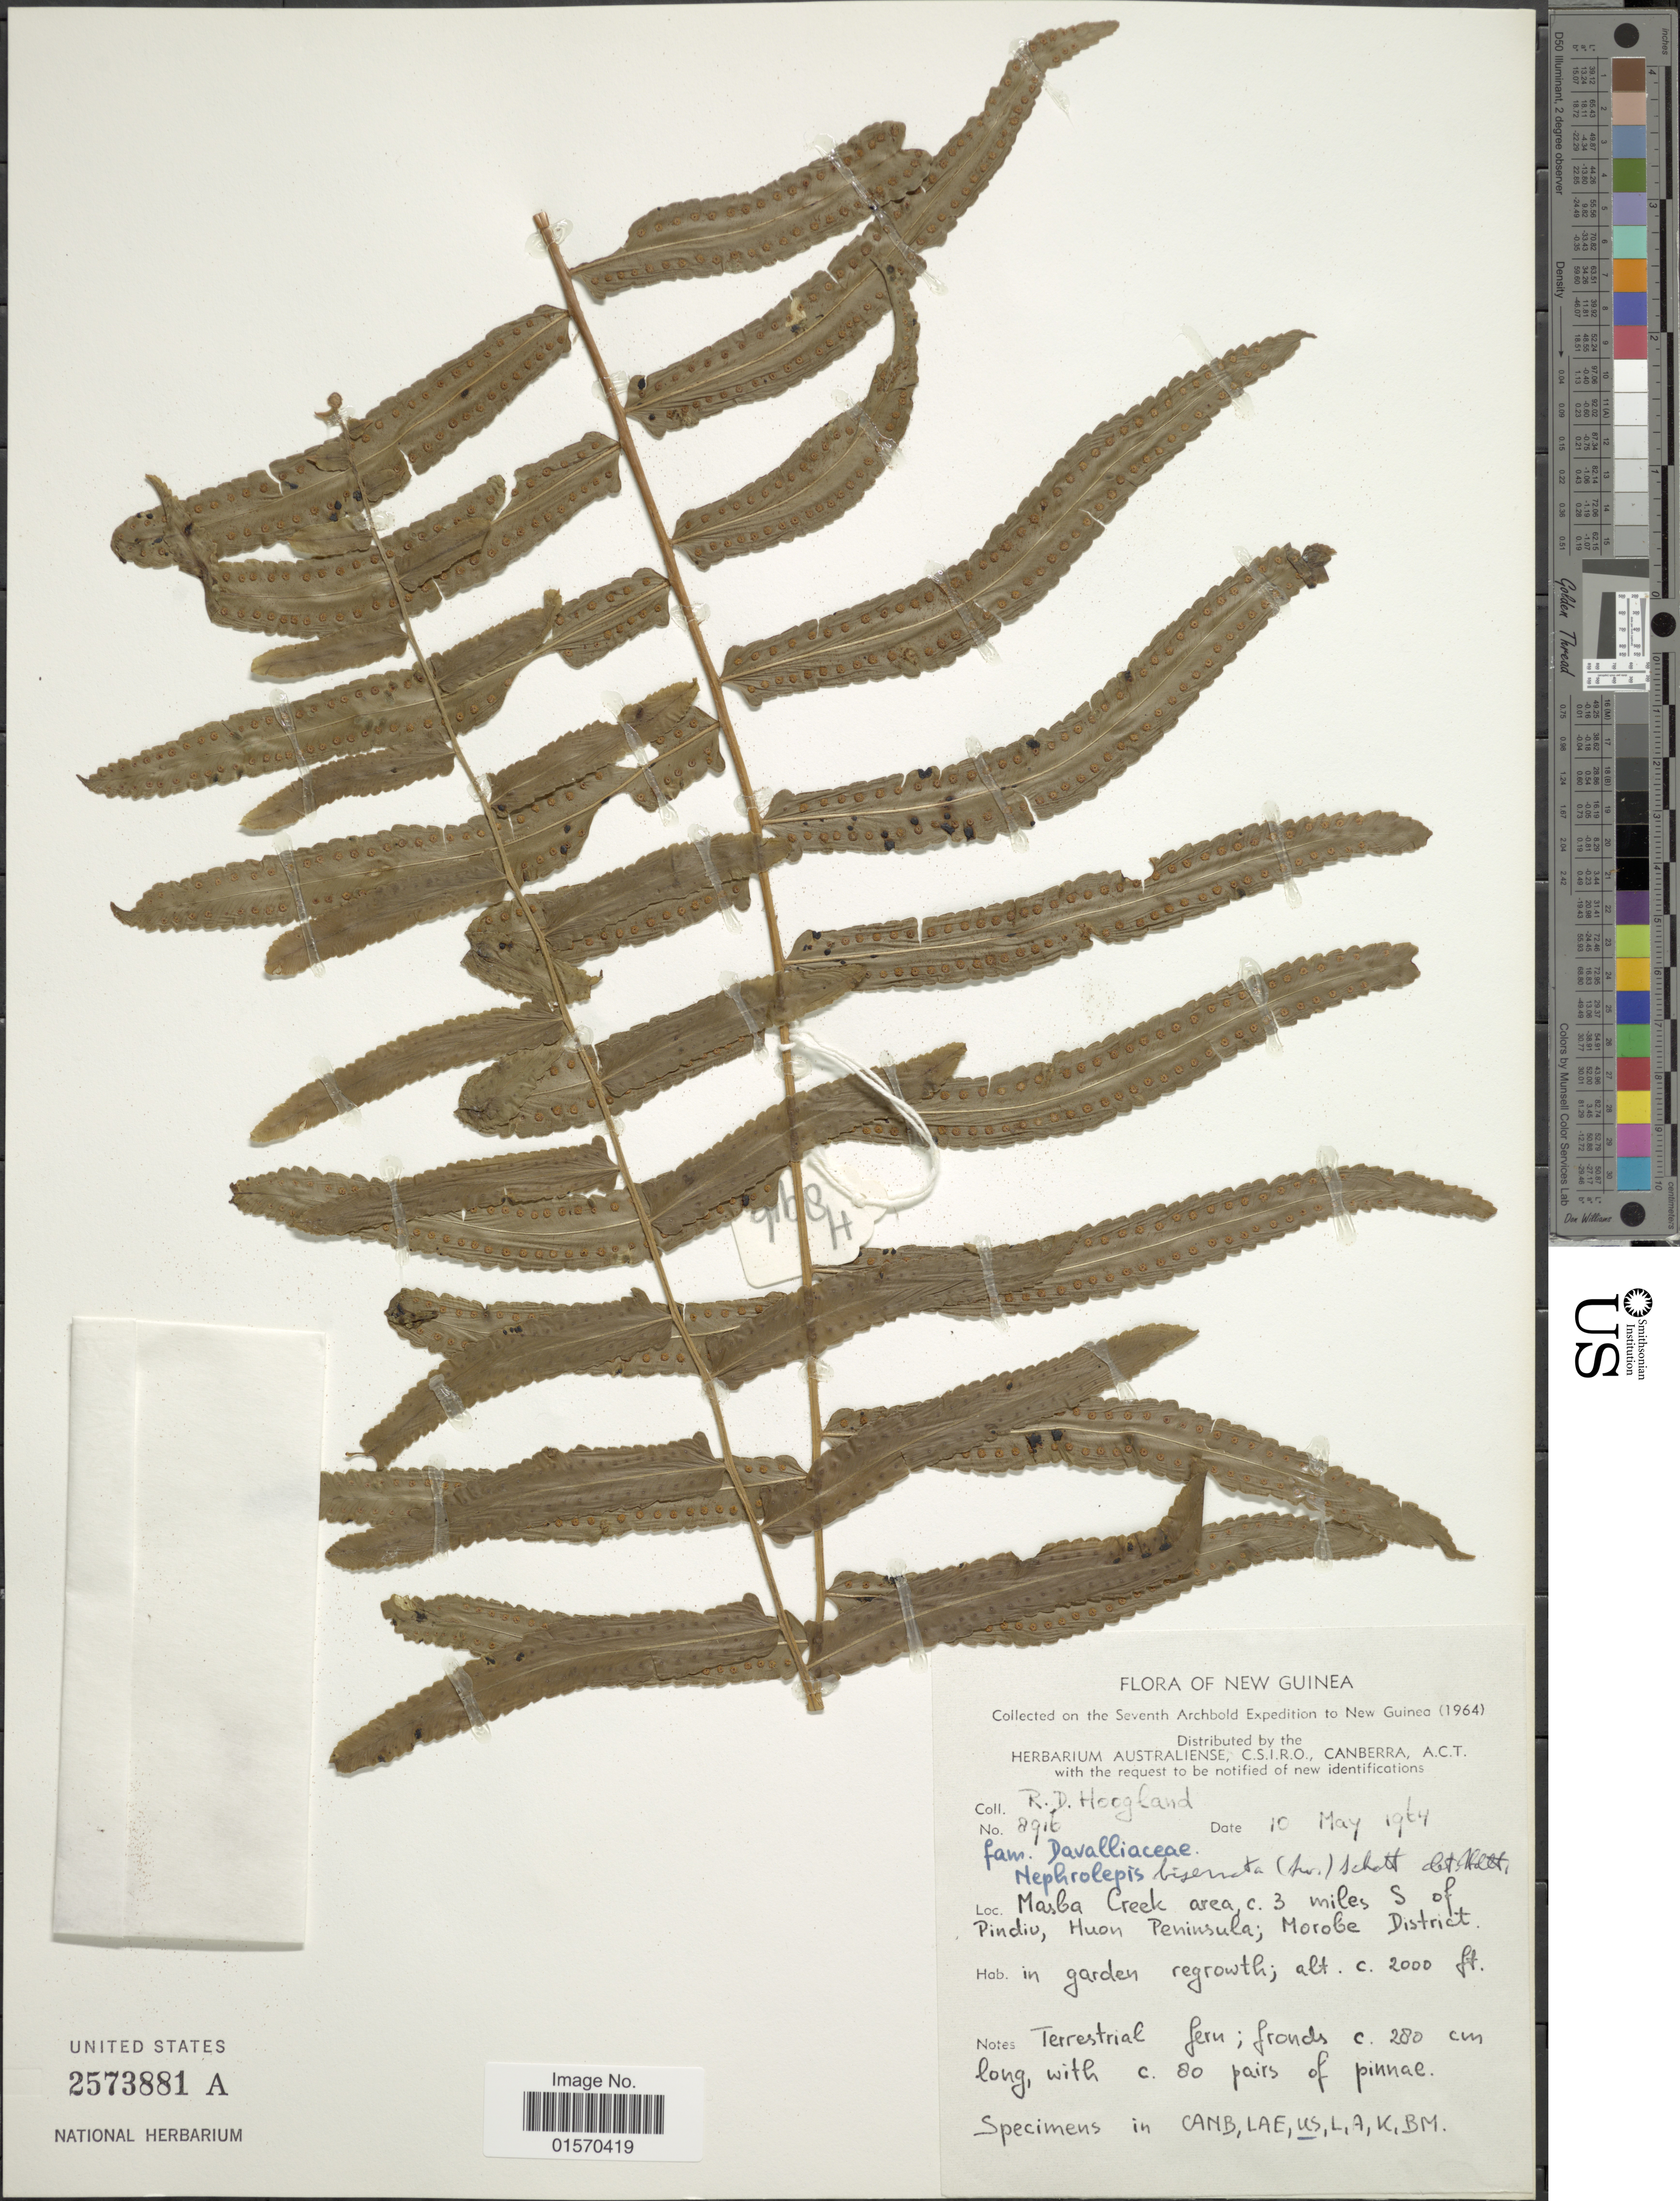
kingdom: Plantae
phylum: Tracheophyta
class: Polypodiopsida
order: Polypodiales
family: Nephrolepidaceae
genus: Nephrolepis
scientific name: Nephrolepis biserrata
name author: (Sw.) Schott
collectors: R. D. Hoogland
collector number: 8916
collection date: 1964-05-10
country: Papua New Guinea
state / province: Morobe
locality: New Guinea. Masba Creek area, c. 3 miles S of Pindio, Huon Peninsula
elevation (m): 610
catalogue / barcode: US 2573881A